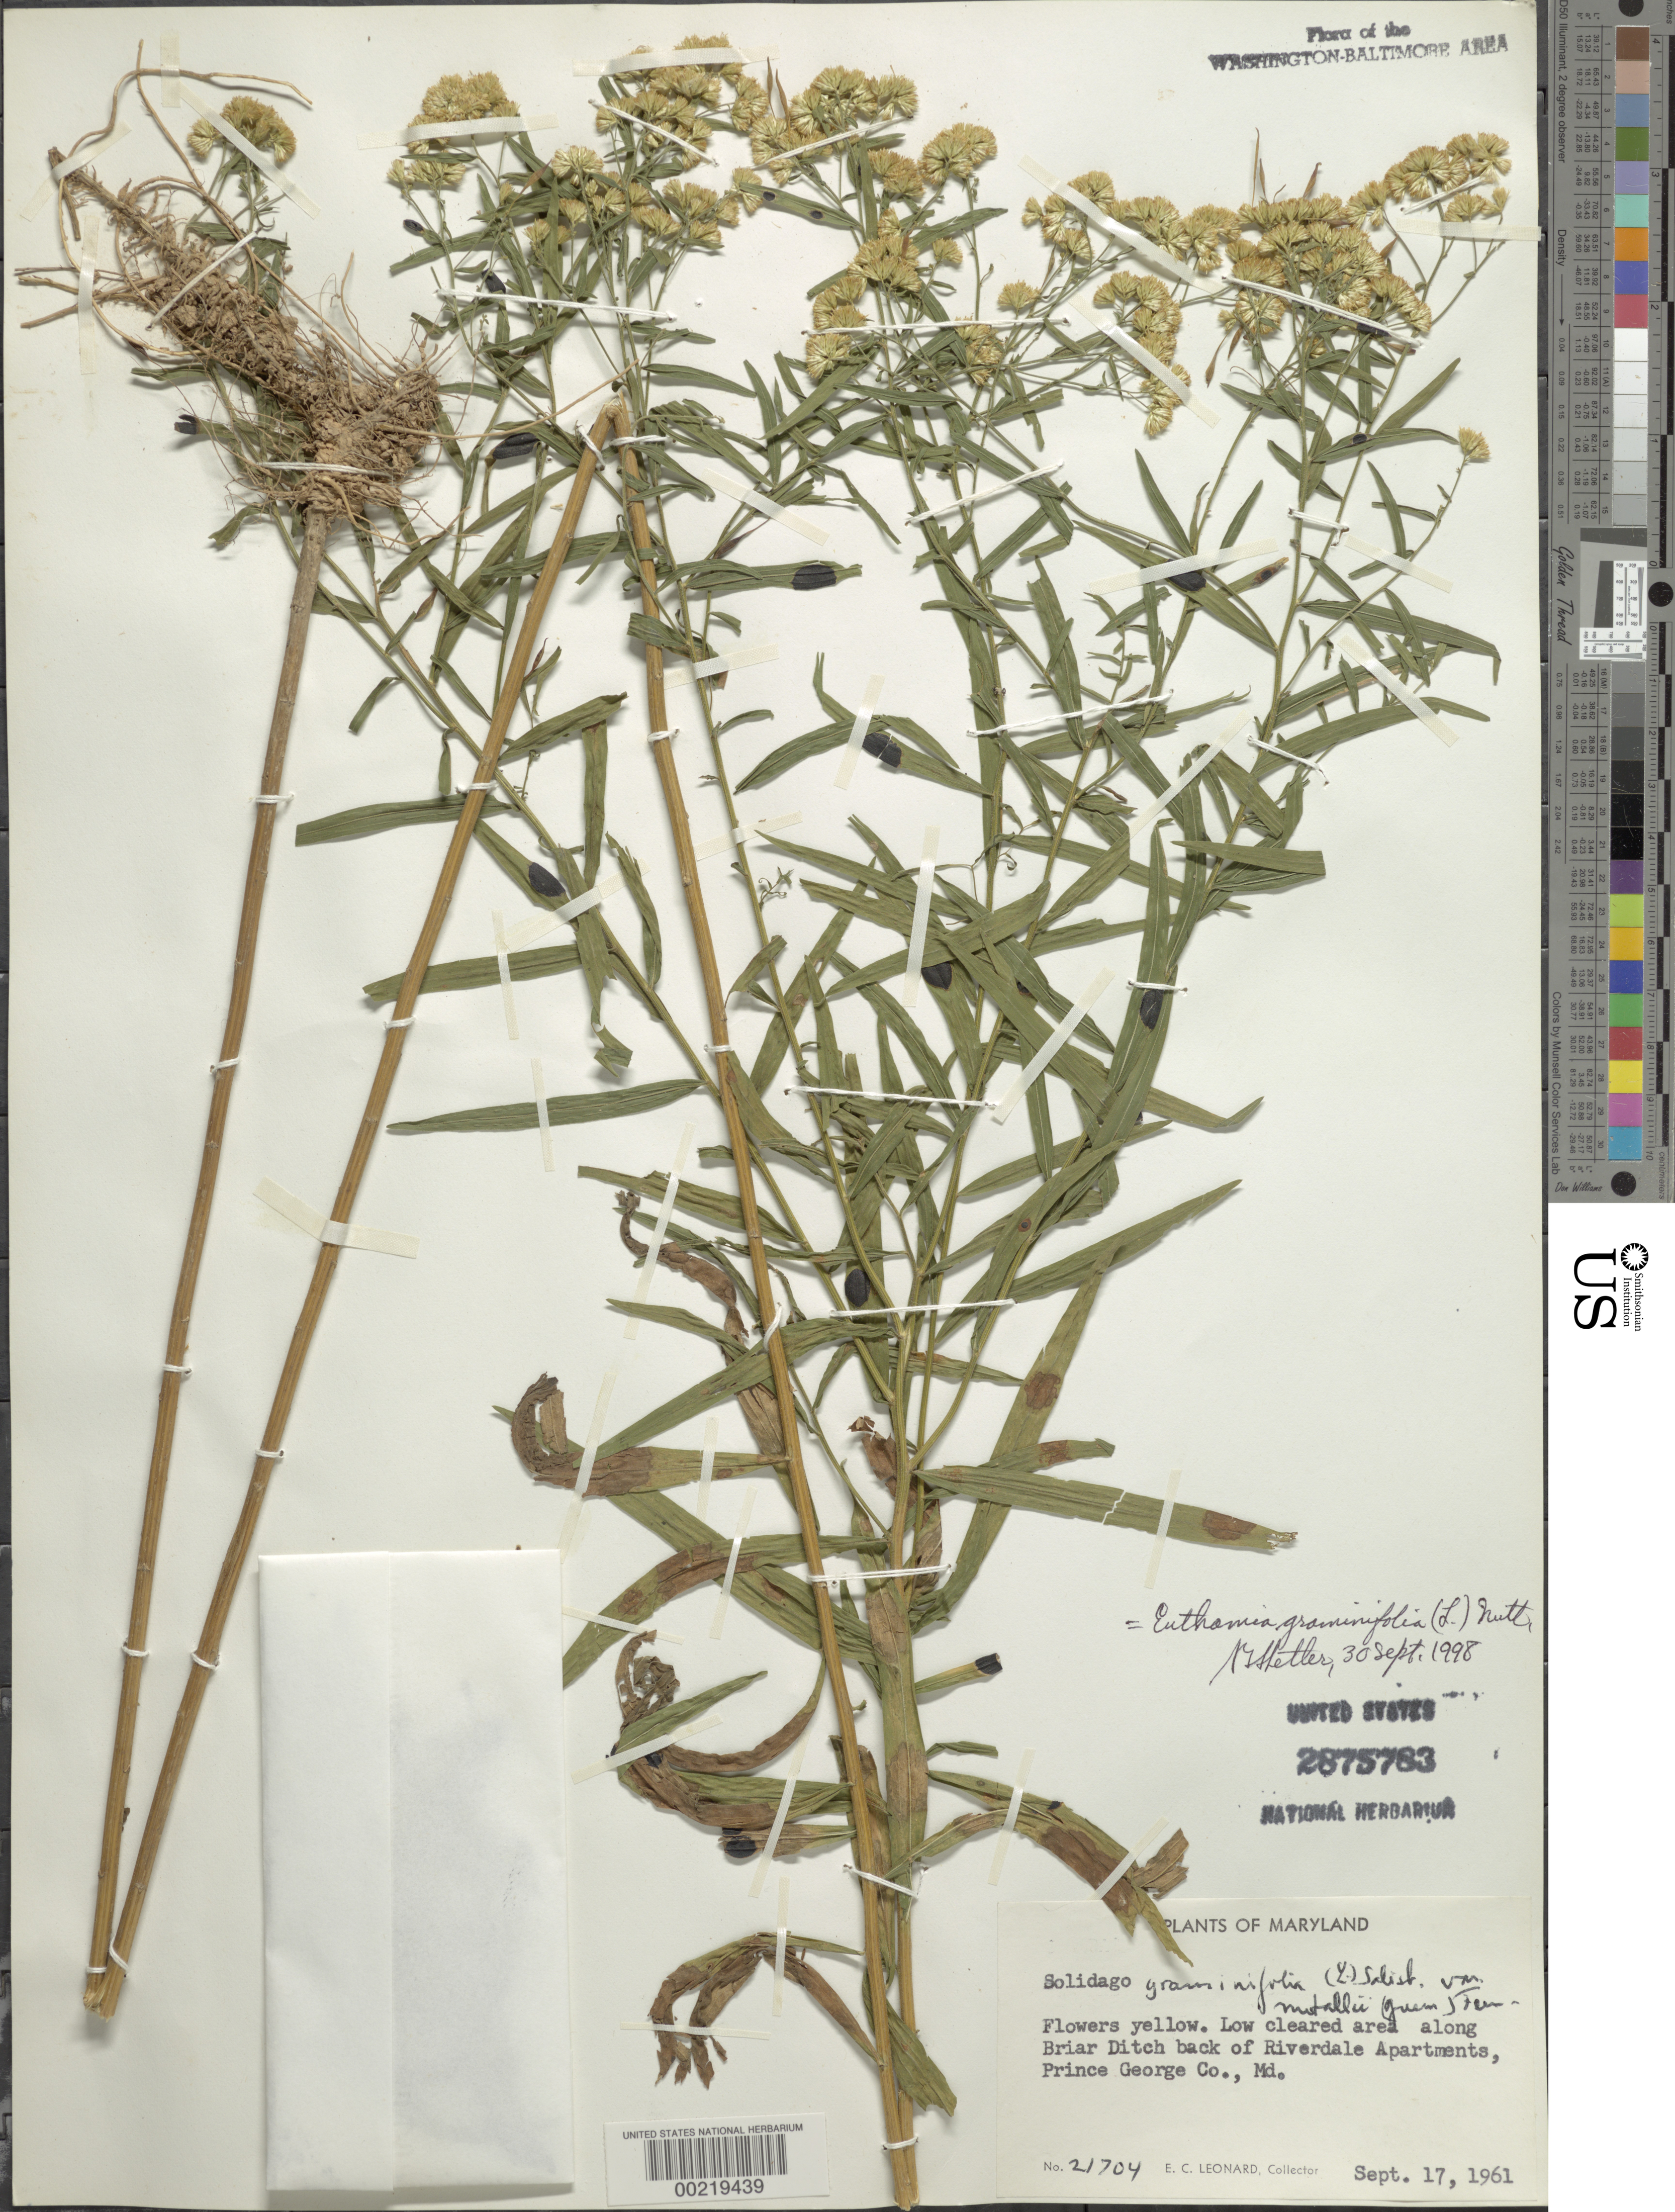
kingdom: Plantae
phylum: Tracheophyta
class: Magnoliopsida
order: Asterales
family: Asteraceae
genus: Euthamia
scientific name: Euthamia graminifolia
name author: (L.) Nutt.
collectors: E. C. Leonard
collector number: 21704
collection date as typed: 17 Sep 1961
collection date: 1961-09-17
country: United States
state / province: Maryland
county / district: Prince George's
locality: Briar Ditch back of Riverdale Apartments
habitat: Low cleared area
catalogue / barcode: US 2875783